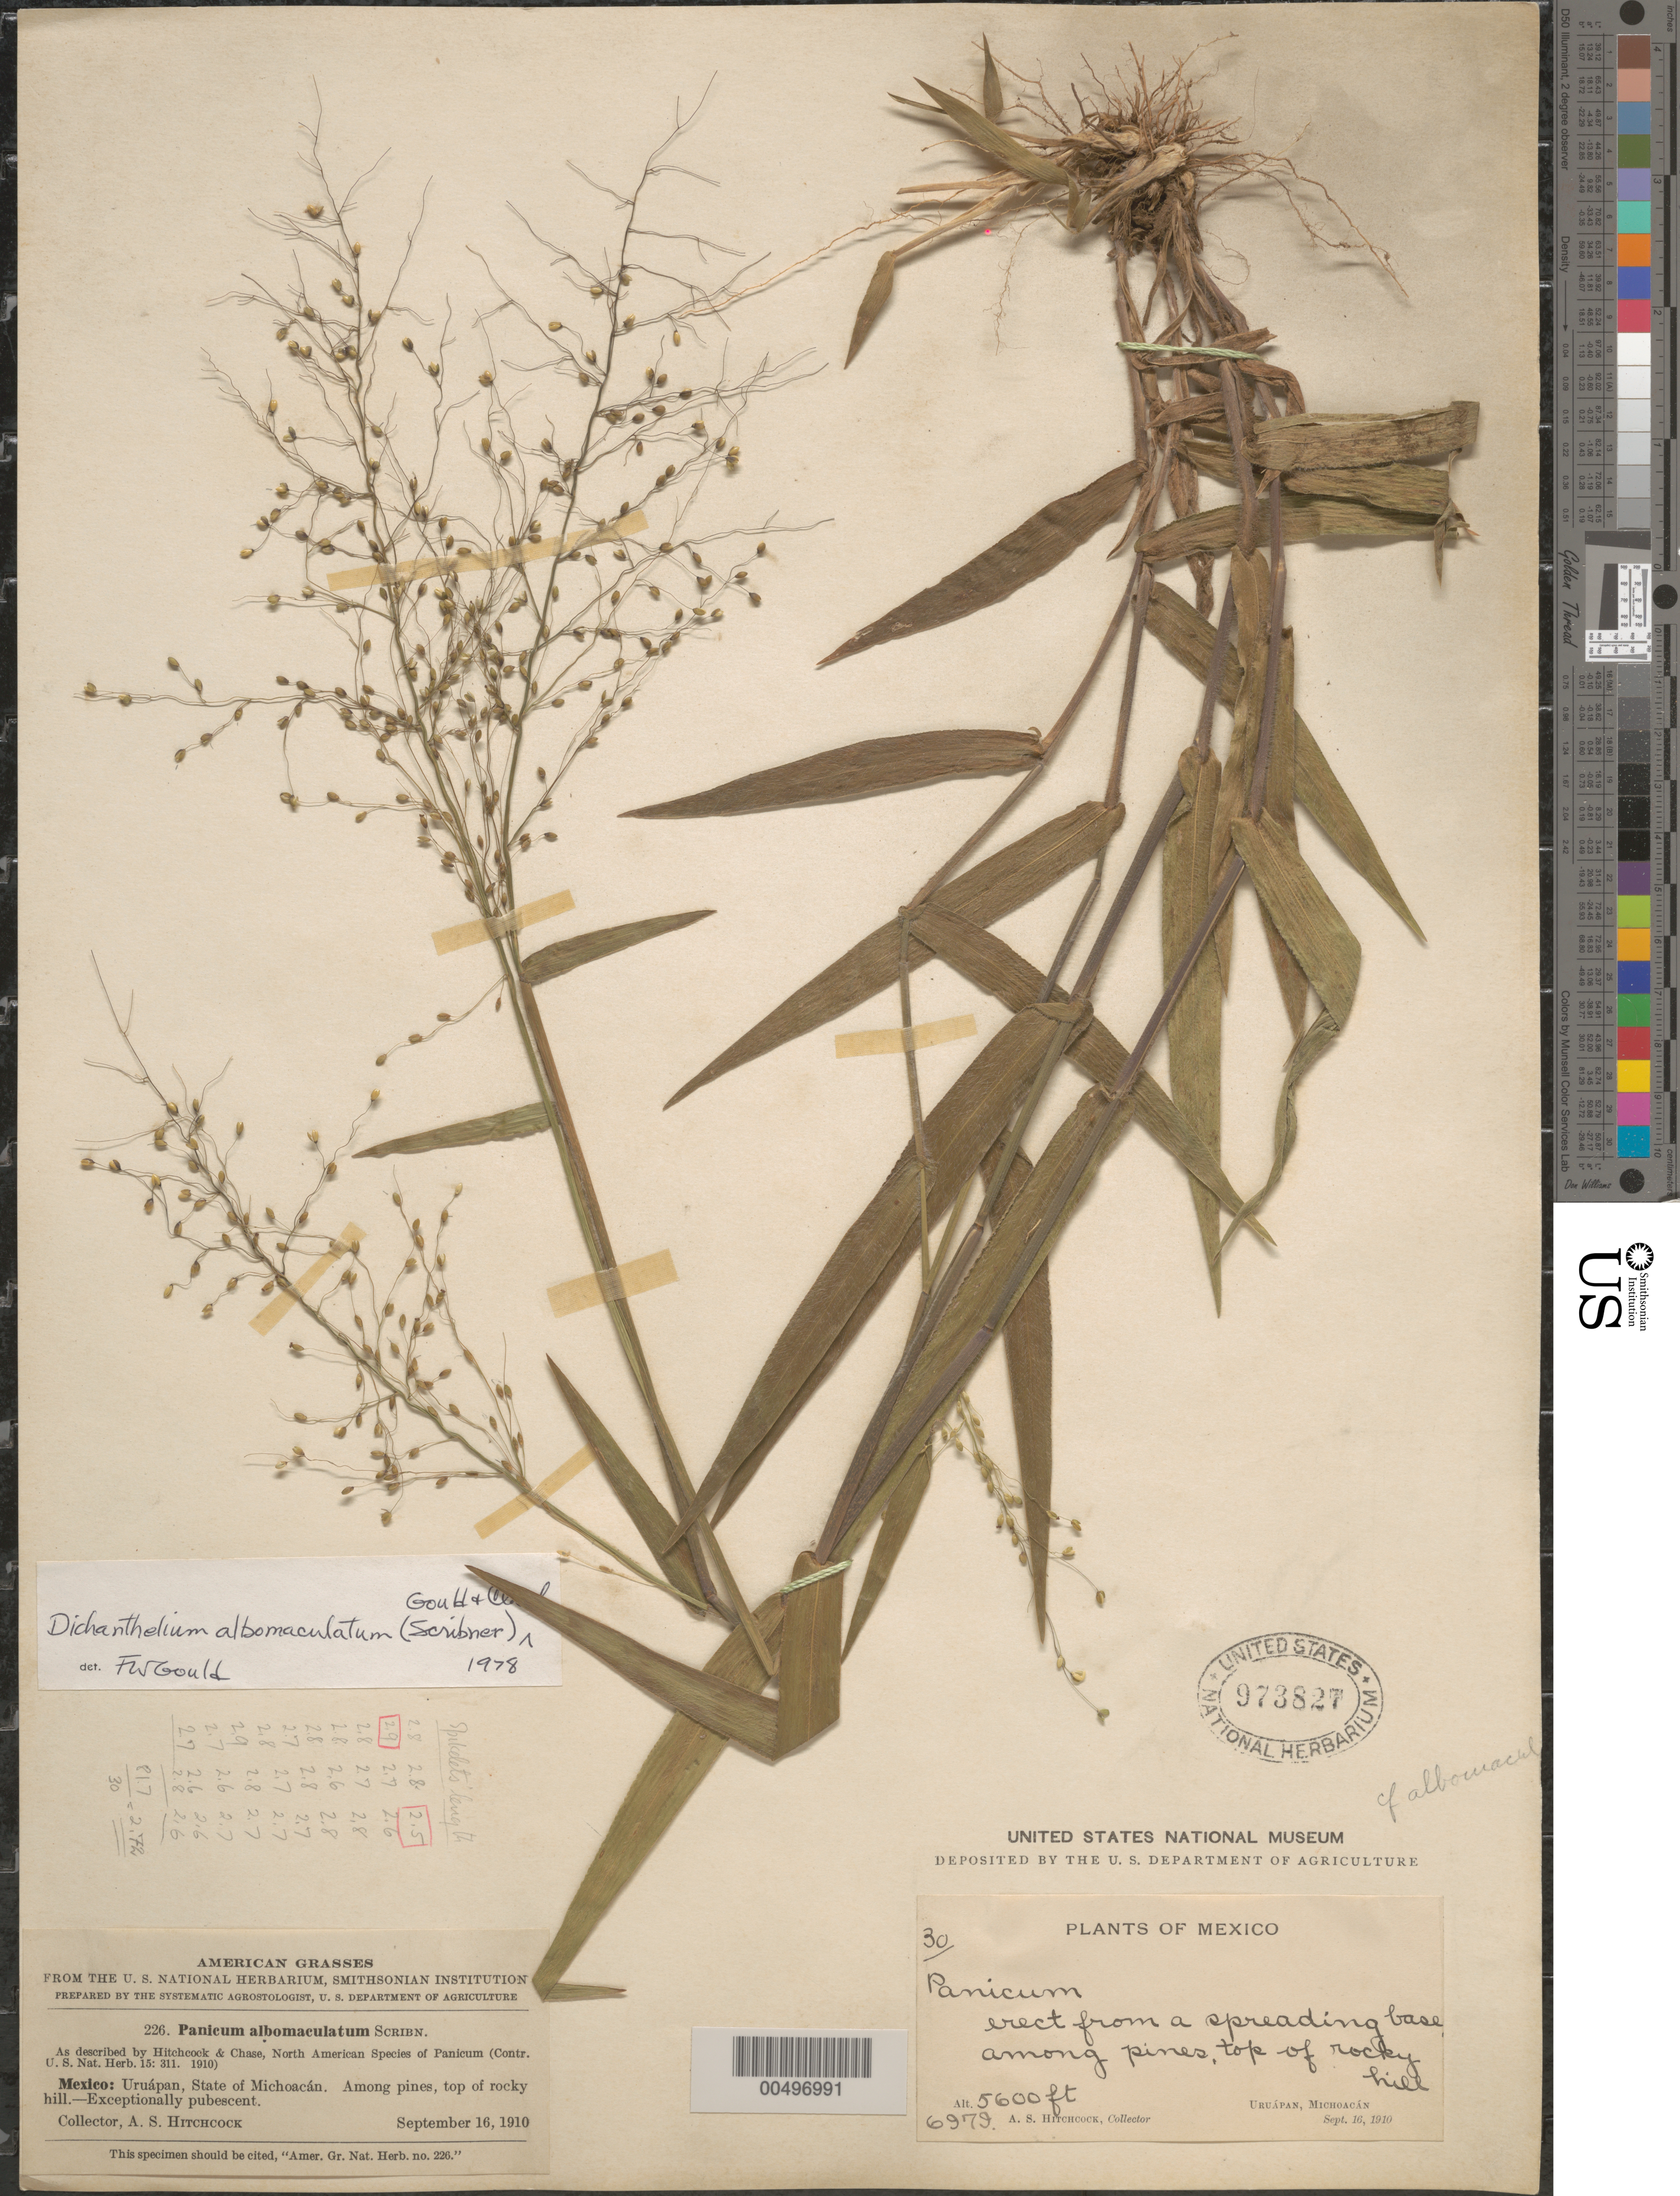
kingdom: Plantae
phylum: Tracheophyta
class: Liliopsida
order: Poales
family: Poaceae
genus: Dichanthelium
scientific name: Dichanthelium albomaculatum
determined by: Gould, F. W.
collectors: A. S. Hitchcock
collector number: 6979/226/30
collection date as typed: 16 Sep 1910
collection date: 1910-09-16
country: Mexico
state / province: Michoacán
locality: Uruápan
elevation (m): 1707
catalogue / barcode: US 973827